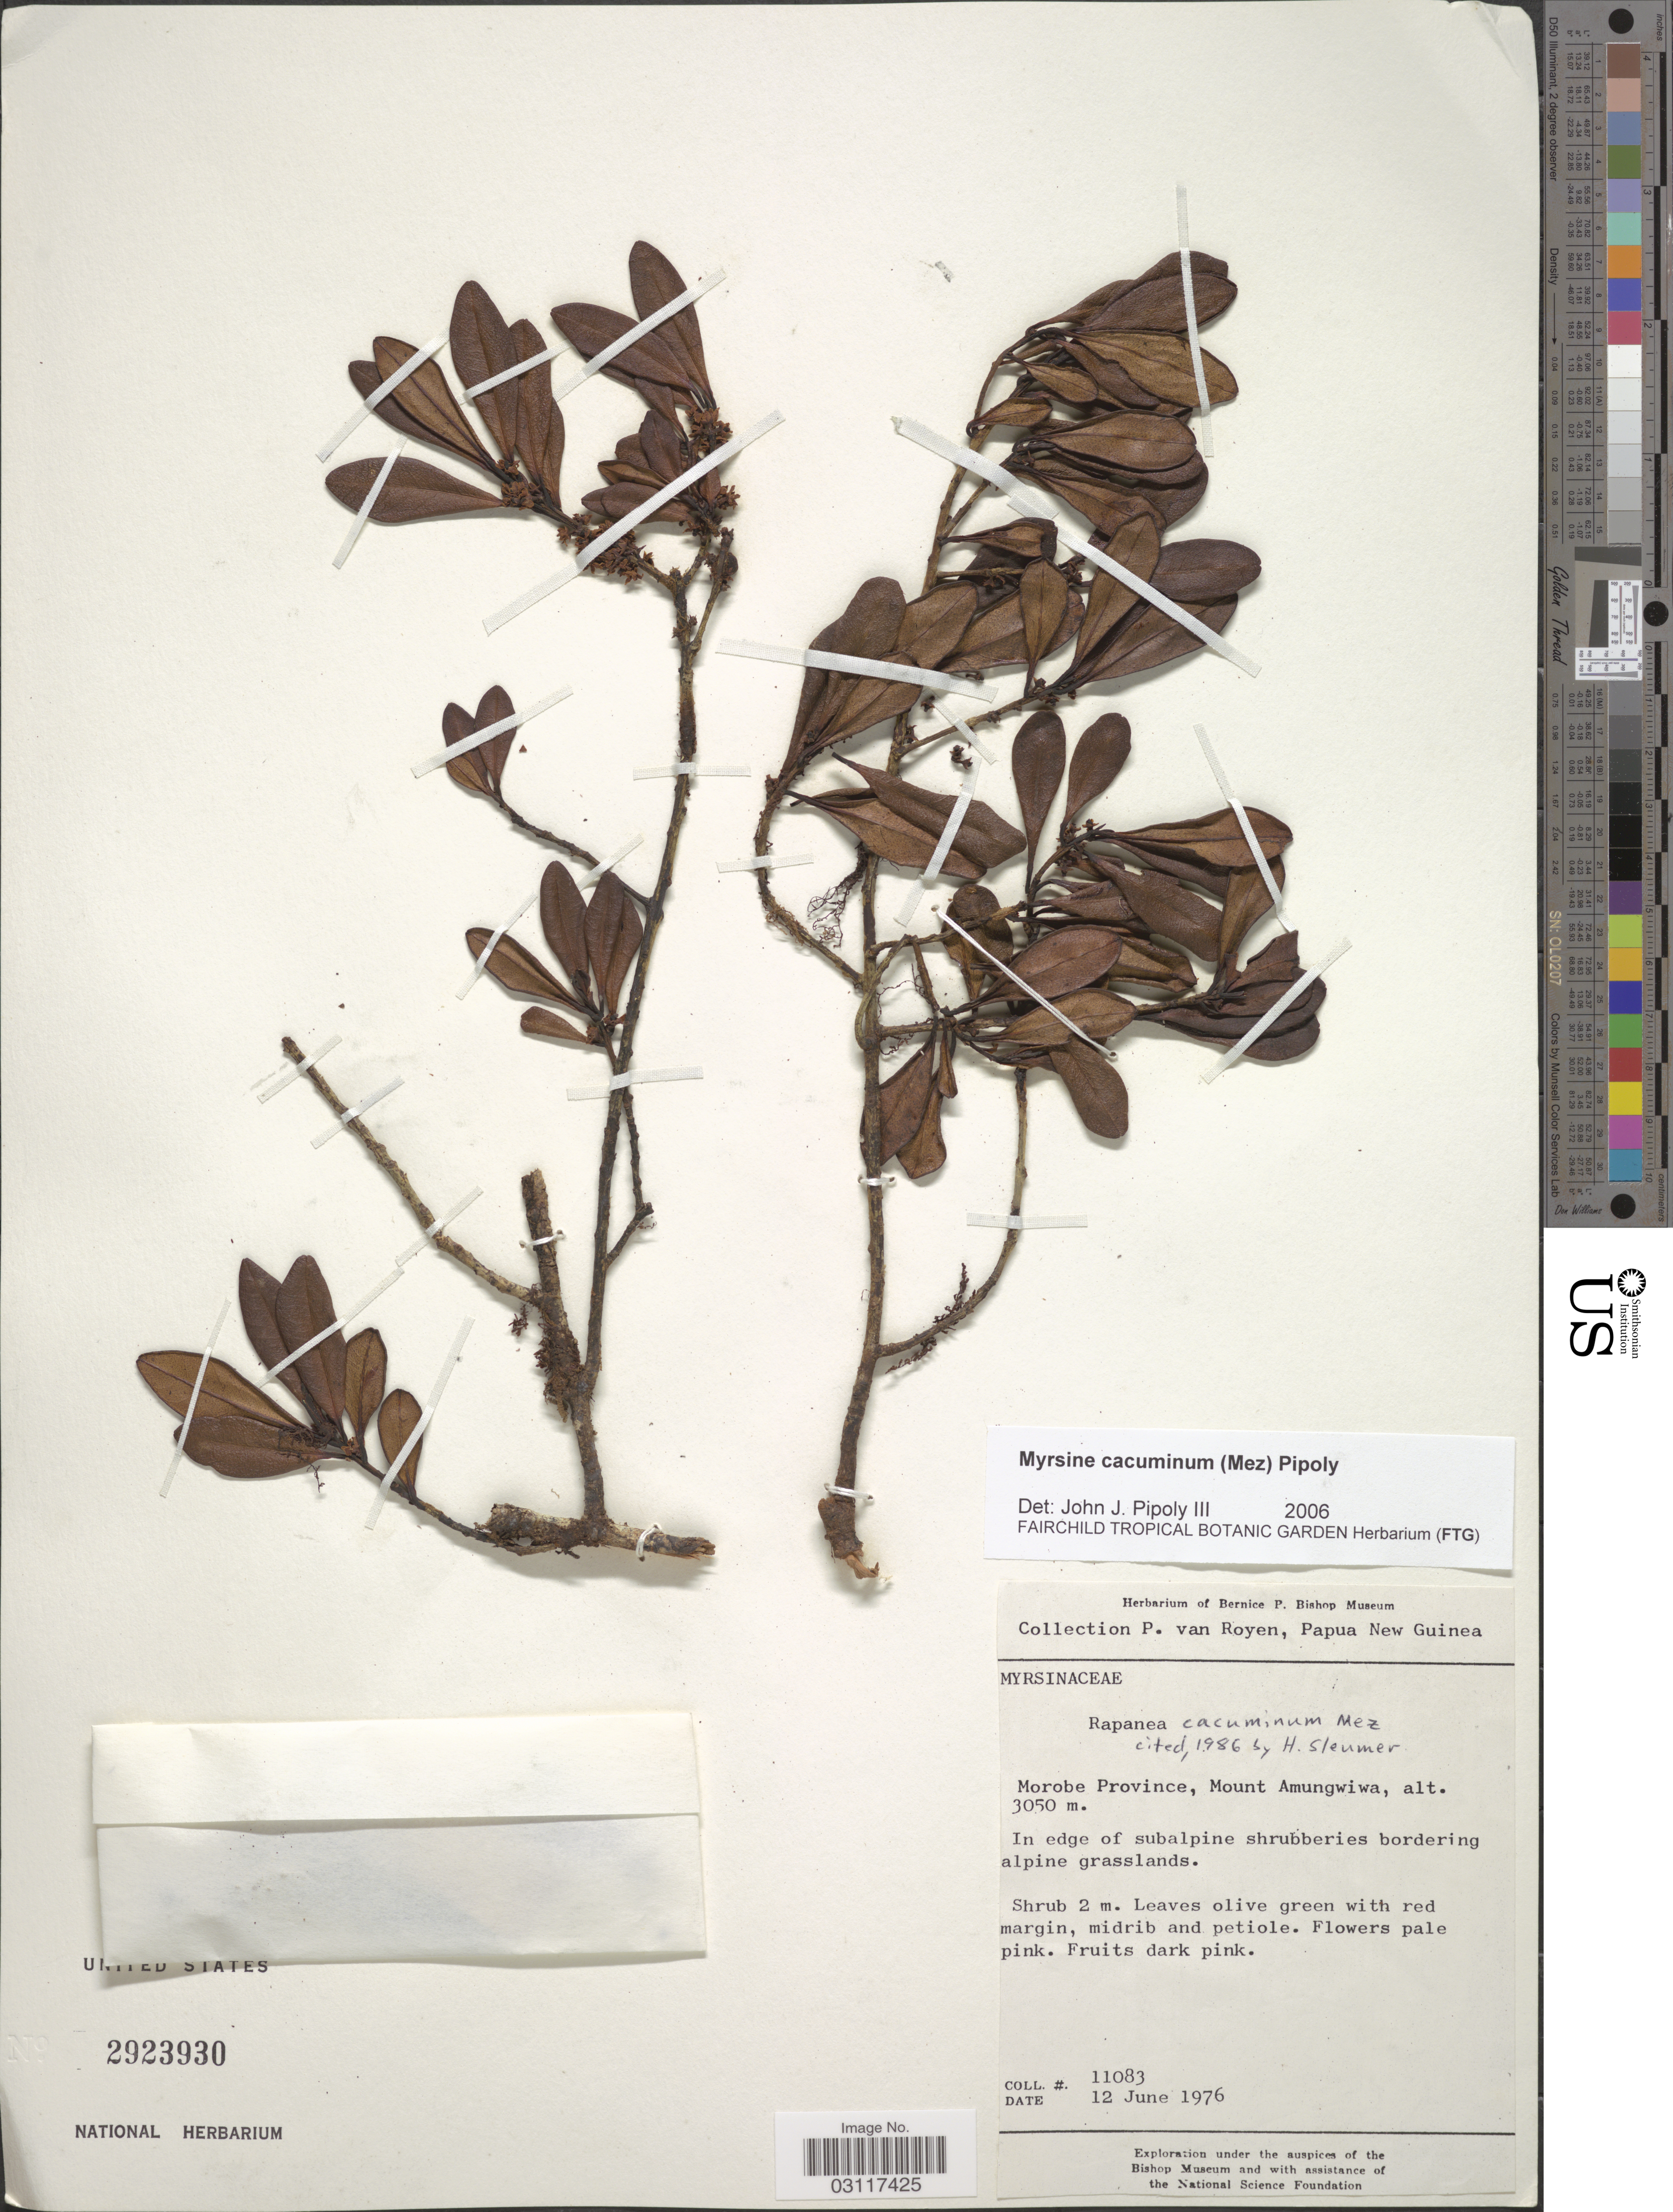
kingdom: Plantae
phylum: Tracheophyta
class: Magnoliopsida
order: Ericales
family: Primulaceae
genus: Myrsine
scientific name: Myrsine cacuminum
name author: (Mez) Pipoly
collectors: P. van Royen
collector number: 11083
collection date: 1976-06-12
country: Papua New Guinea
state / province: Morobe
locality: Morobe Province, Mount Amungwiwa.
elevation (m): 3050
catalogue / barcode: US 2923930